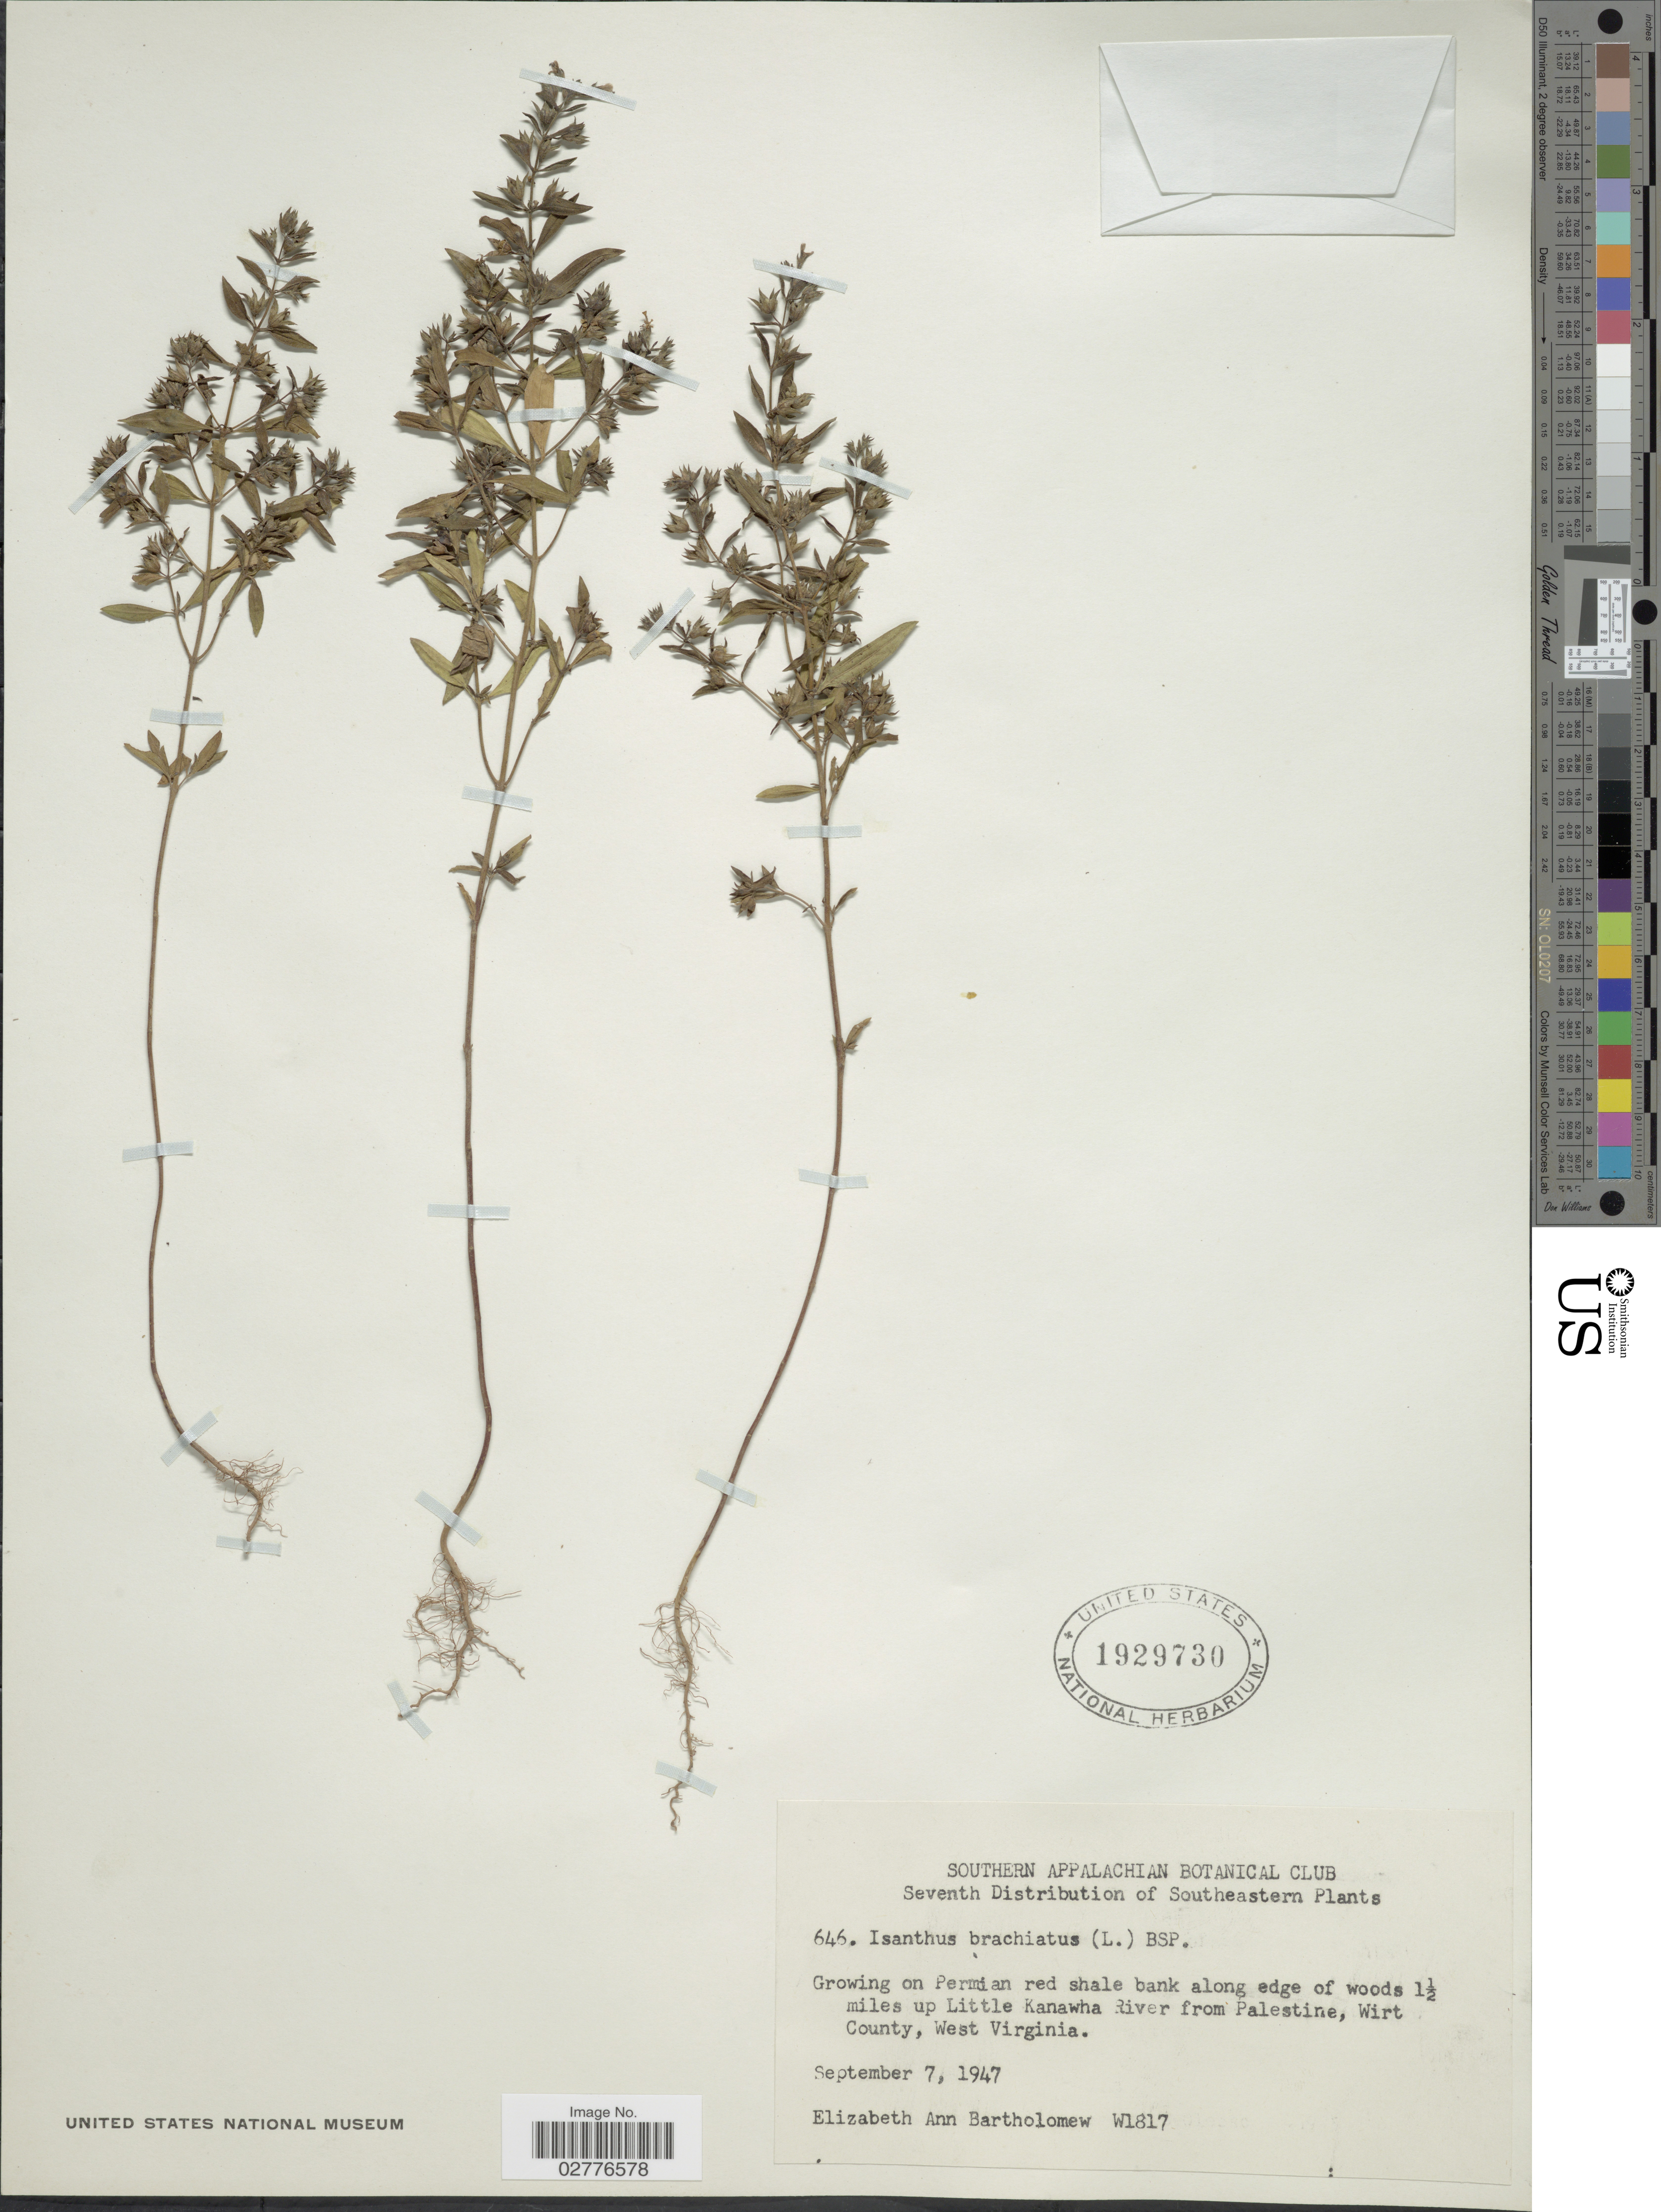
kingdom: Plantae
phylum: Tracheophyta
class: Magnoliopsida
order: Lamiales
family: Lamiaceae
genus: Trichostema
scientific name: Trichostema brachiatum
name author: L.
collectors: E. Bartholomew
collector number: W1817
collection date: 1947-09-07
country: United States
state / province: West Virginia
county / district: Wirt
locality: Growing on Permian red shale bank along edge of woods 1½ miles up Little Kanawha River from Palestine, Wirt County.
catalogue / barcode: US 1929730